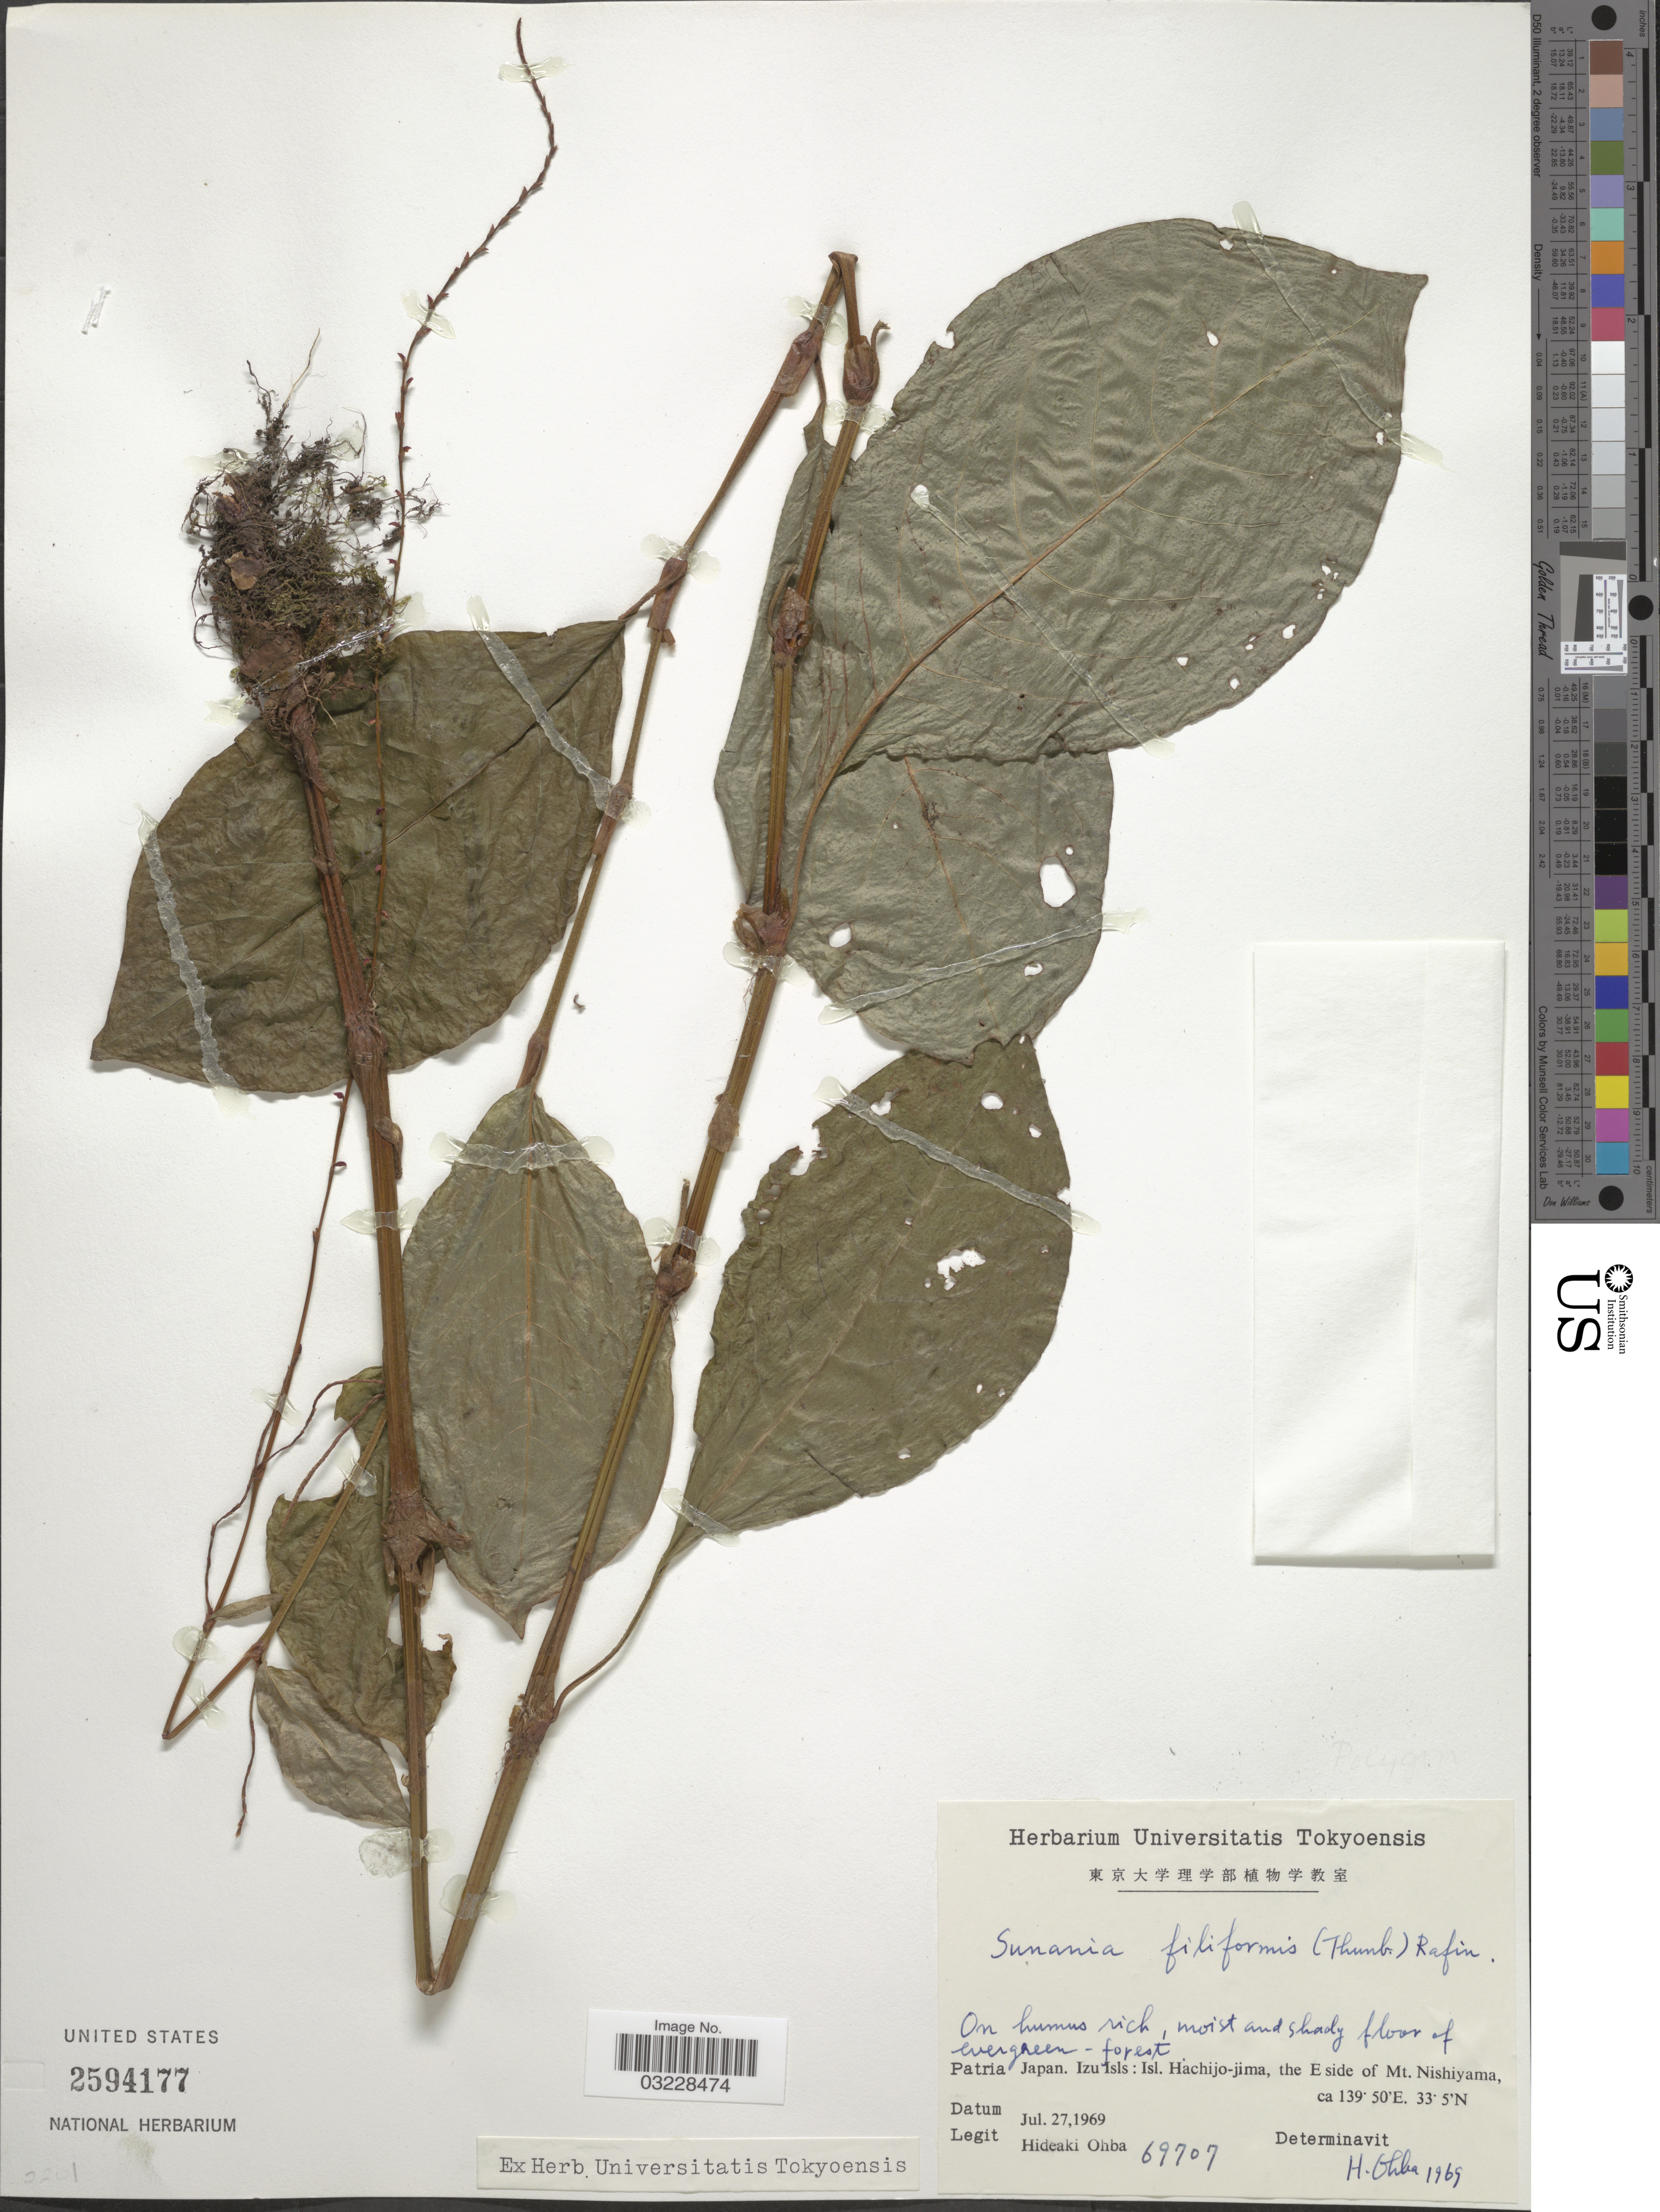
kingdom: Plantae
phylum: Tracheophyta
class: Magnoliopsida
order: Caryophyllales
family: Polygonaceae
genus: Persicaria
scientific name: Persicaria filiformis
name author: (Thunb.) Nakai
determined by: U.S. National Herbarium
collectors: H. Ohba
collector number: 69707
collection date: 1969-07-27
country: Japan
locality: Izu Isls: Isl. Hachijo-jima, the E side of Mt. Nishiyama.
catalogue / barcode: US 2594177